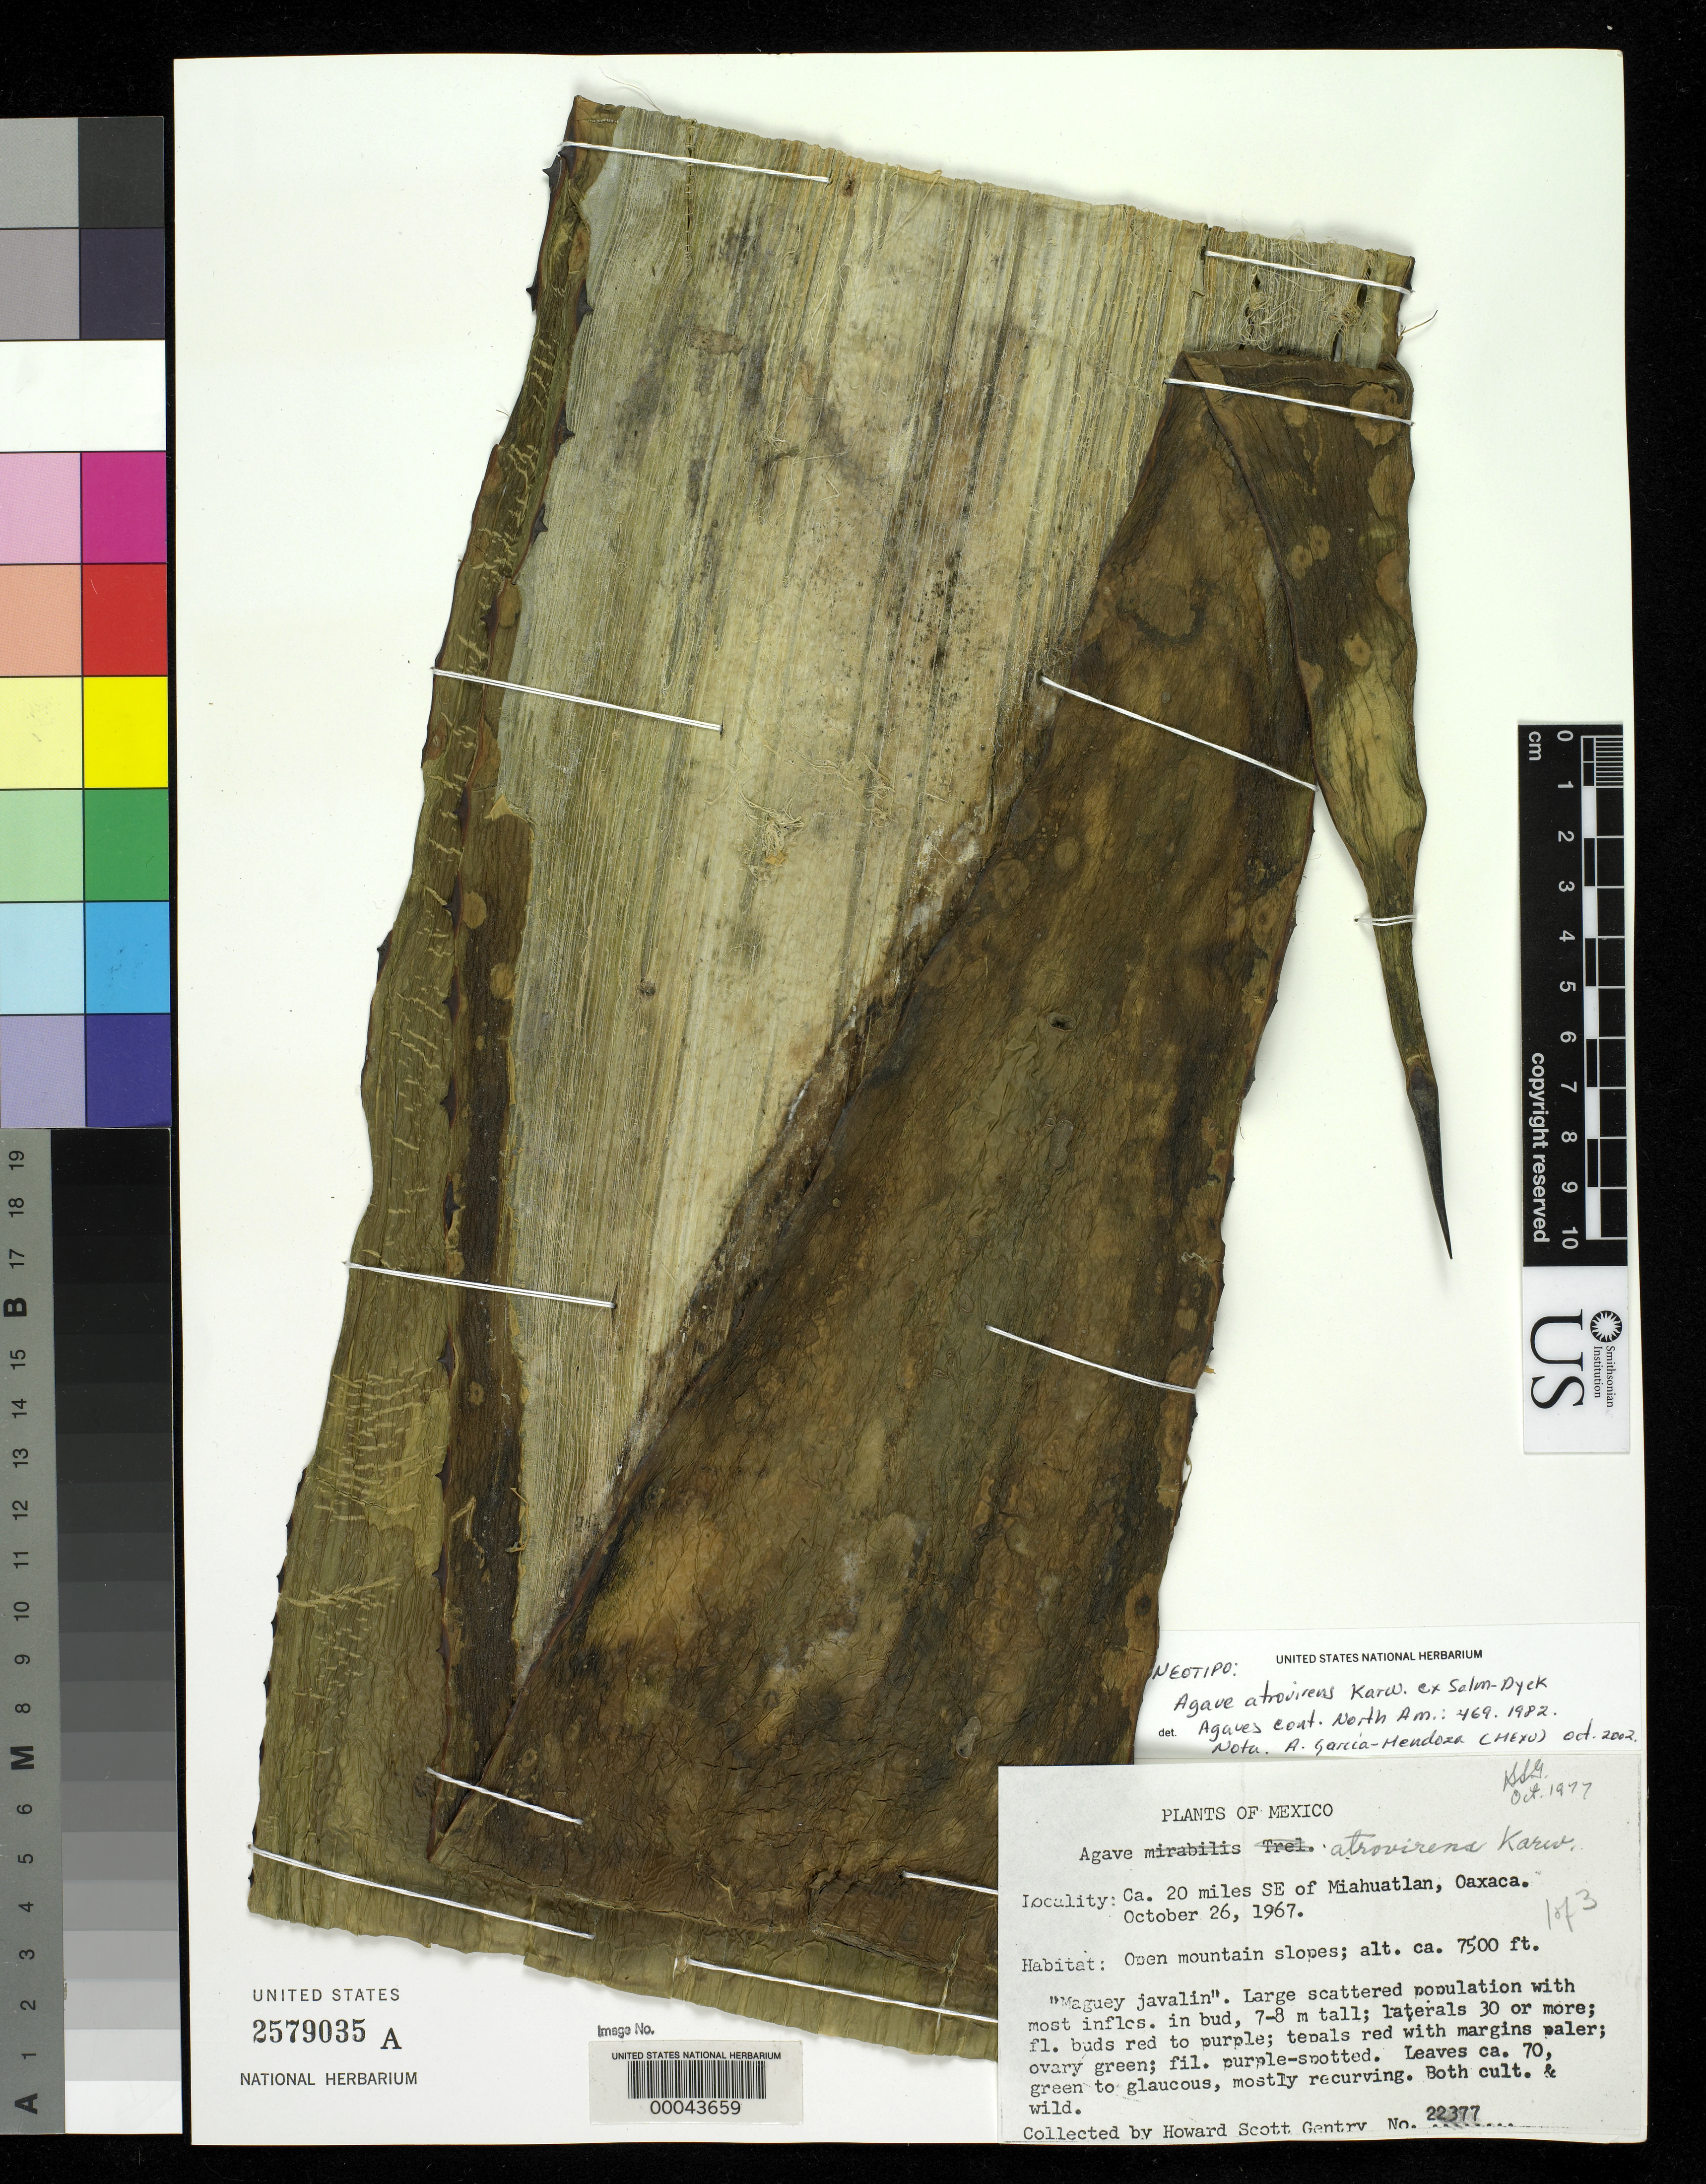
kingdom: Plantae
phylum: Tracheophyta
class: Liliopsida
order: Asparagales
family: Asparagaceae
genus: Agave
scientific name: Agave atrovirens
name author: Karw. in Salm-Dyck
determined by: García-Mendoza, A.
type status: Neotype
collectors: H. S. Gentry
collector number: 22377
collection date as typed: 26 Oct 1967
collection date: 1967-10-26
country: Mexico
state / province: Oaxaca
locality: Ca. 20 miles SE of Miahuatlan, Oaxaca.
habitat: Open mountain slopes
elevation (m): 2286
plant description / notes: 2 sets of duplicates at US. This set of duplicates matches Gentry's neotypification which specifies "l[eaf], f[lower], photo".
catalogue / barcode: US 2579035A